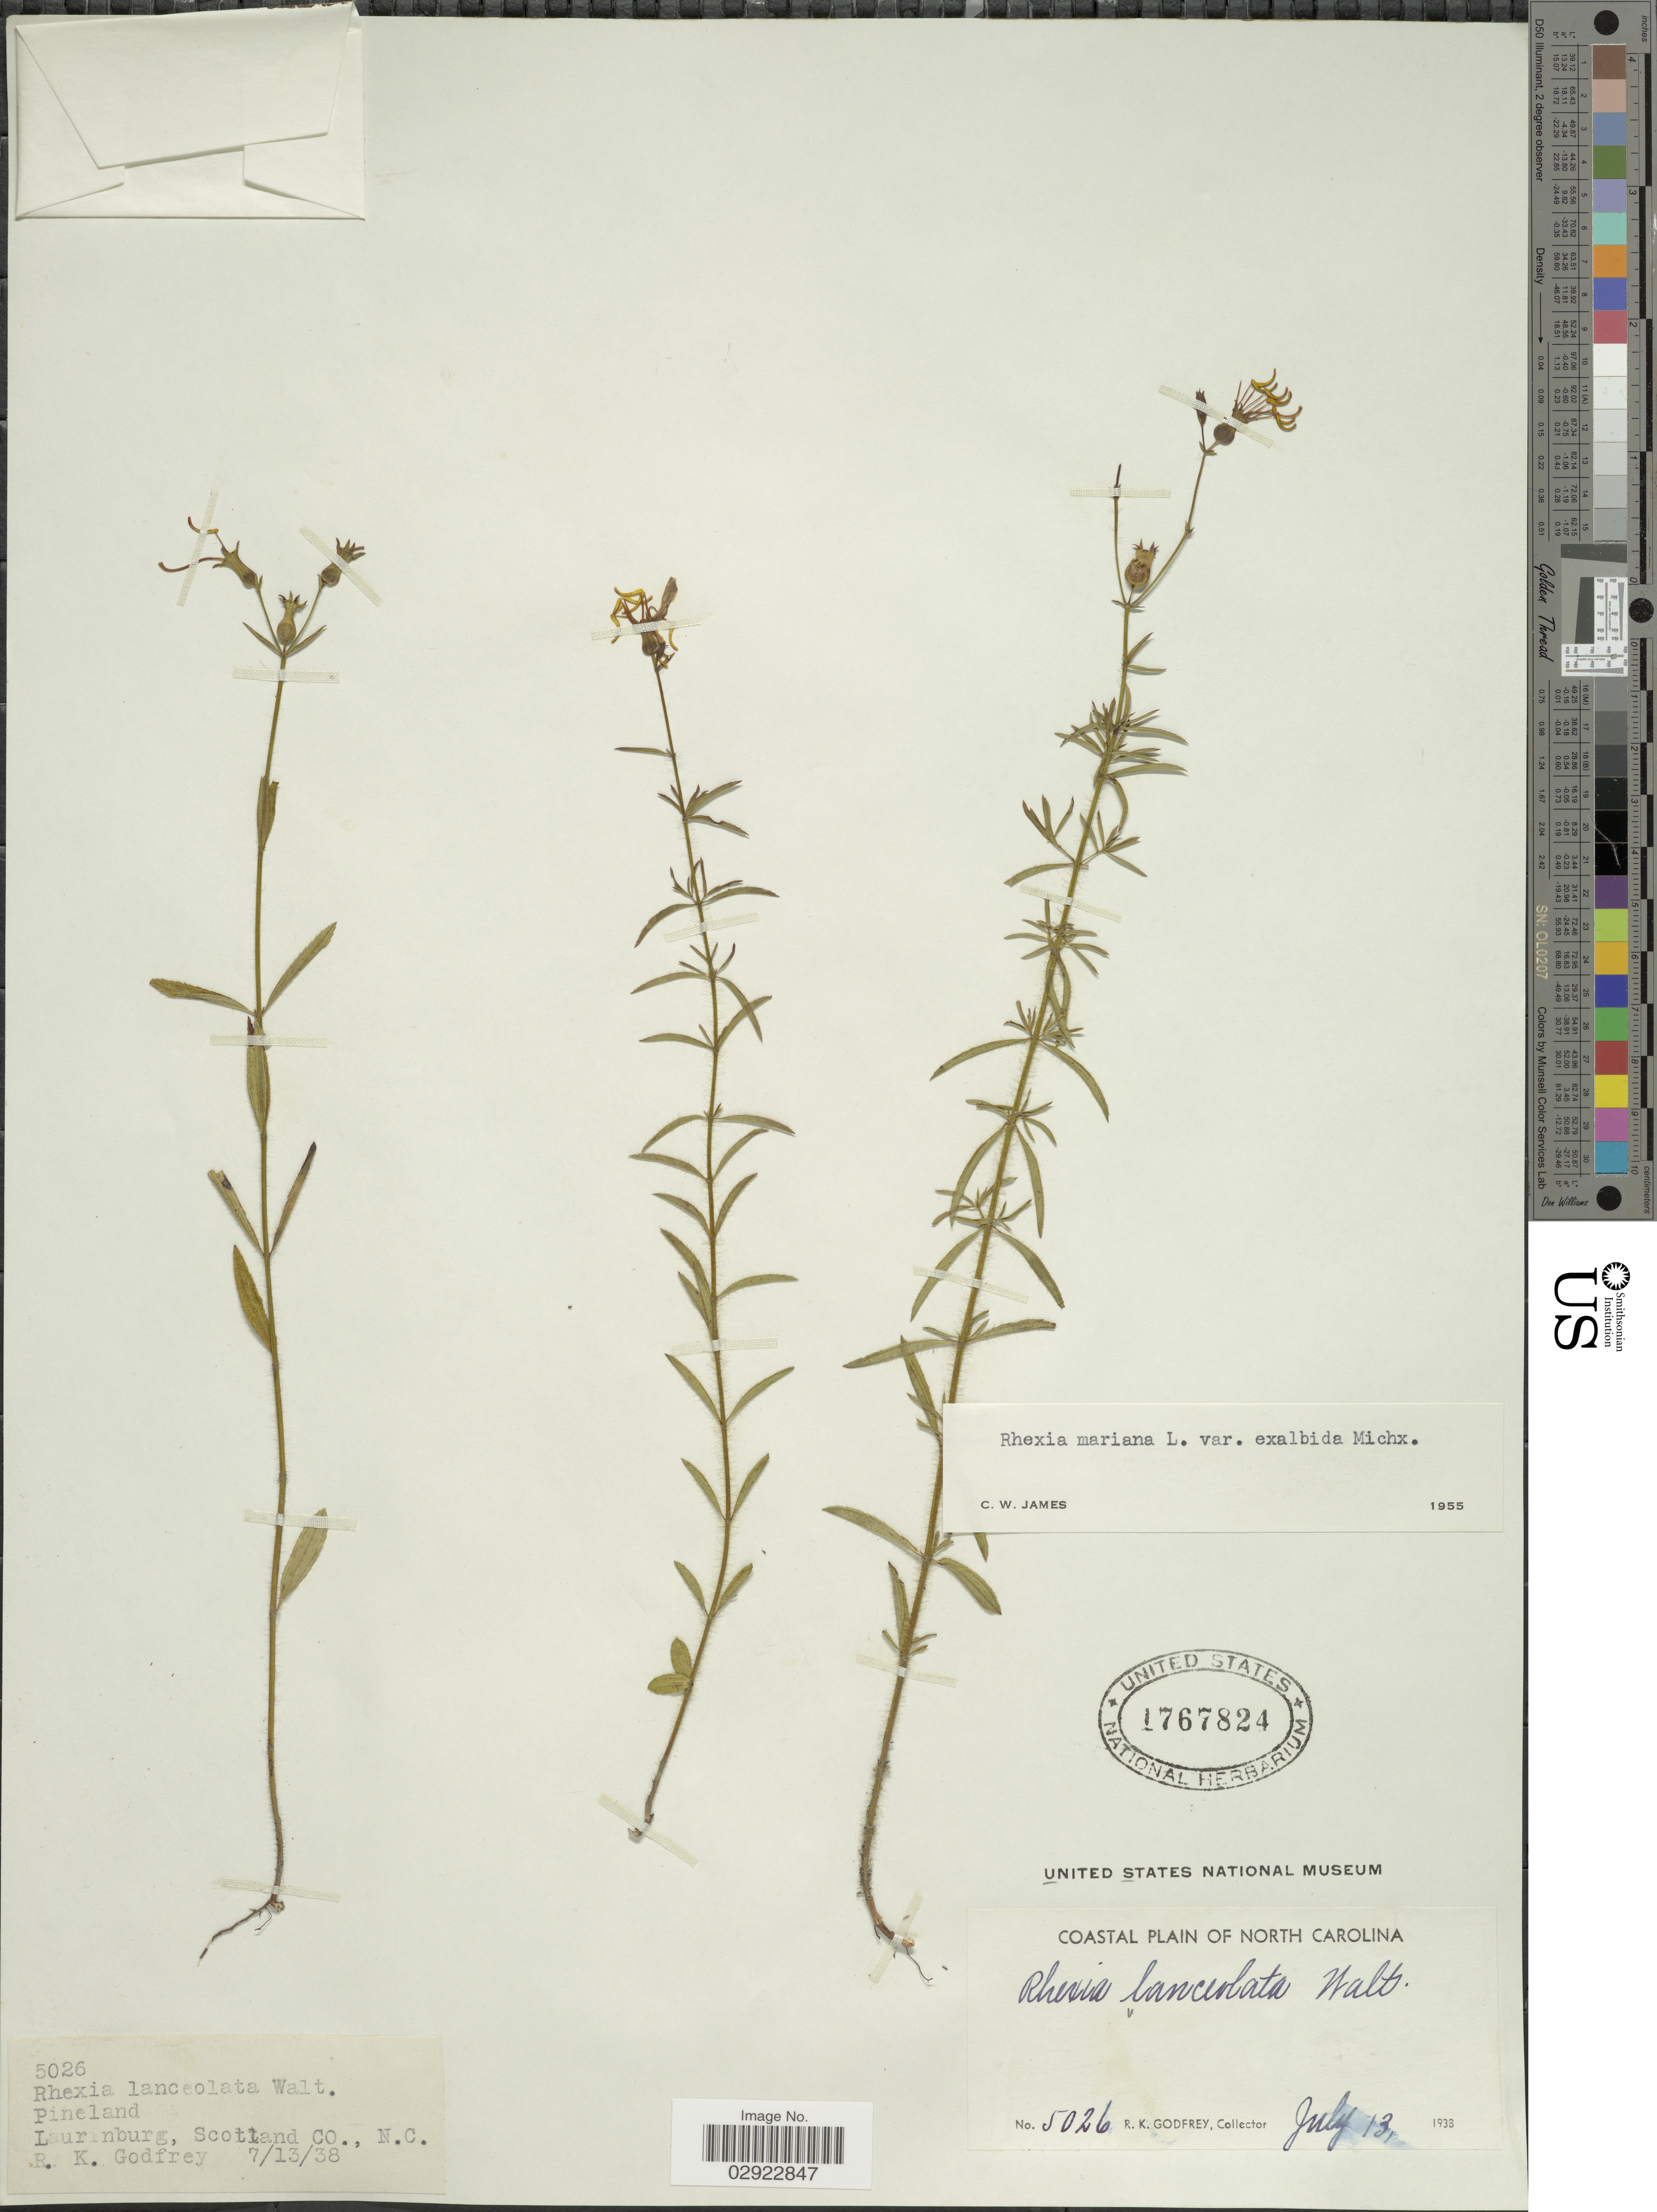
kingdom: Plantae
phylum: Tracheophyta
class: Magnoliopsida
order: Myrtales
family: Melastomataceae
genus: Rhexia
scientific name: Rhexia mariana var. exalbida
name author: Michx.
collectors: R. K. Godfrey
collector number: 5026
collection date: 1938-07-13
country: United States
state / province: North Carolina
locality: Laurinburg, Scotland Co.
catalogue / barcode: US 1767824